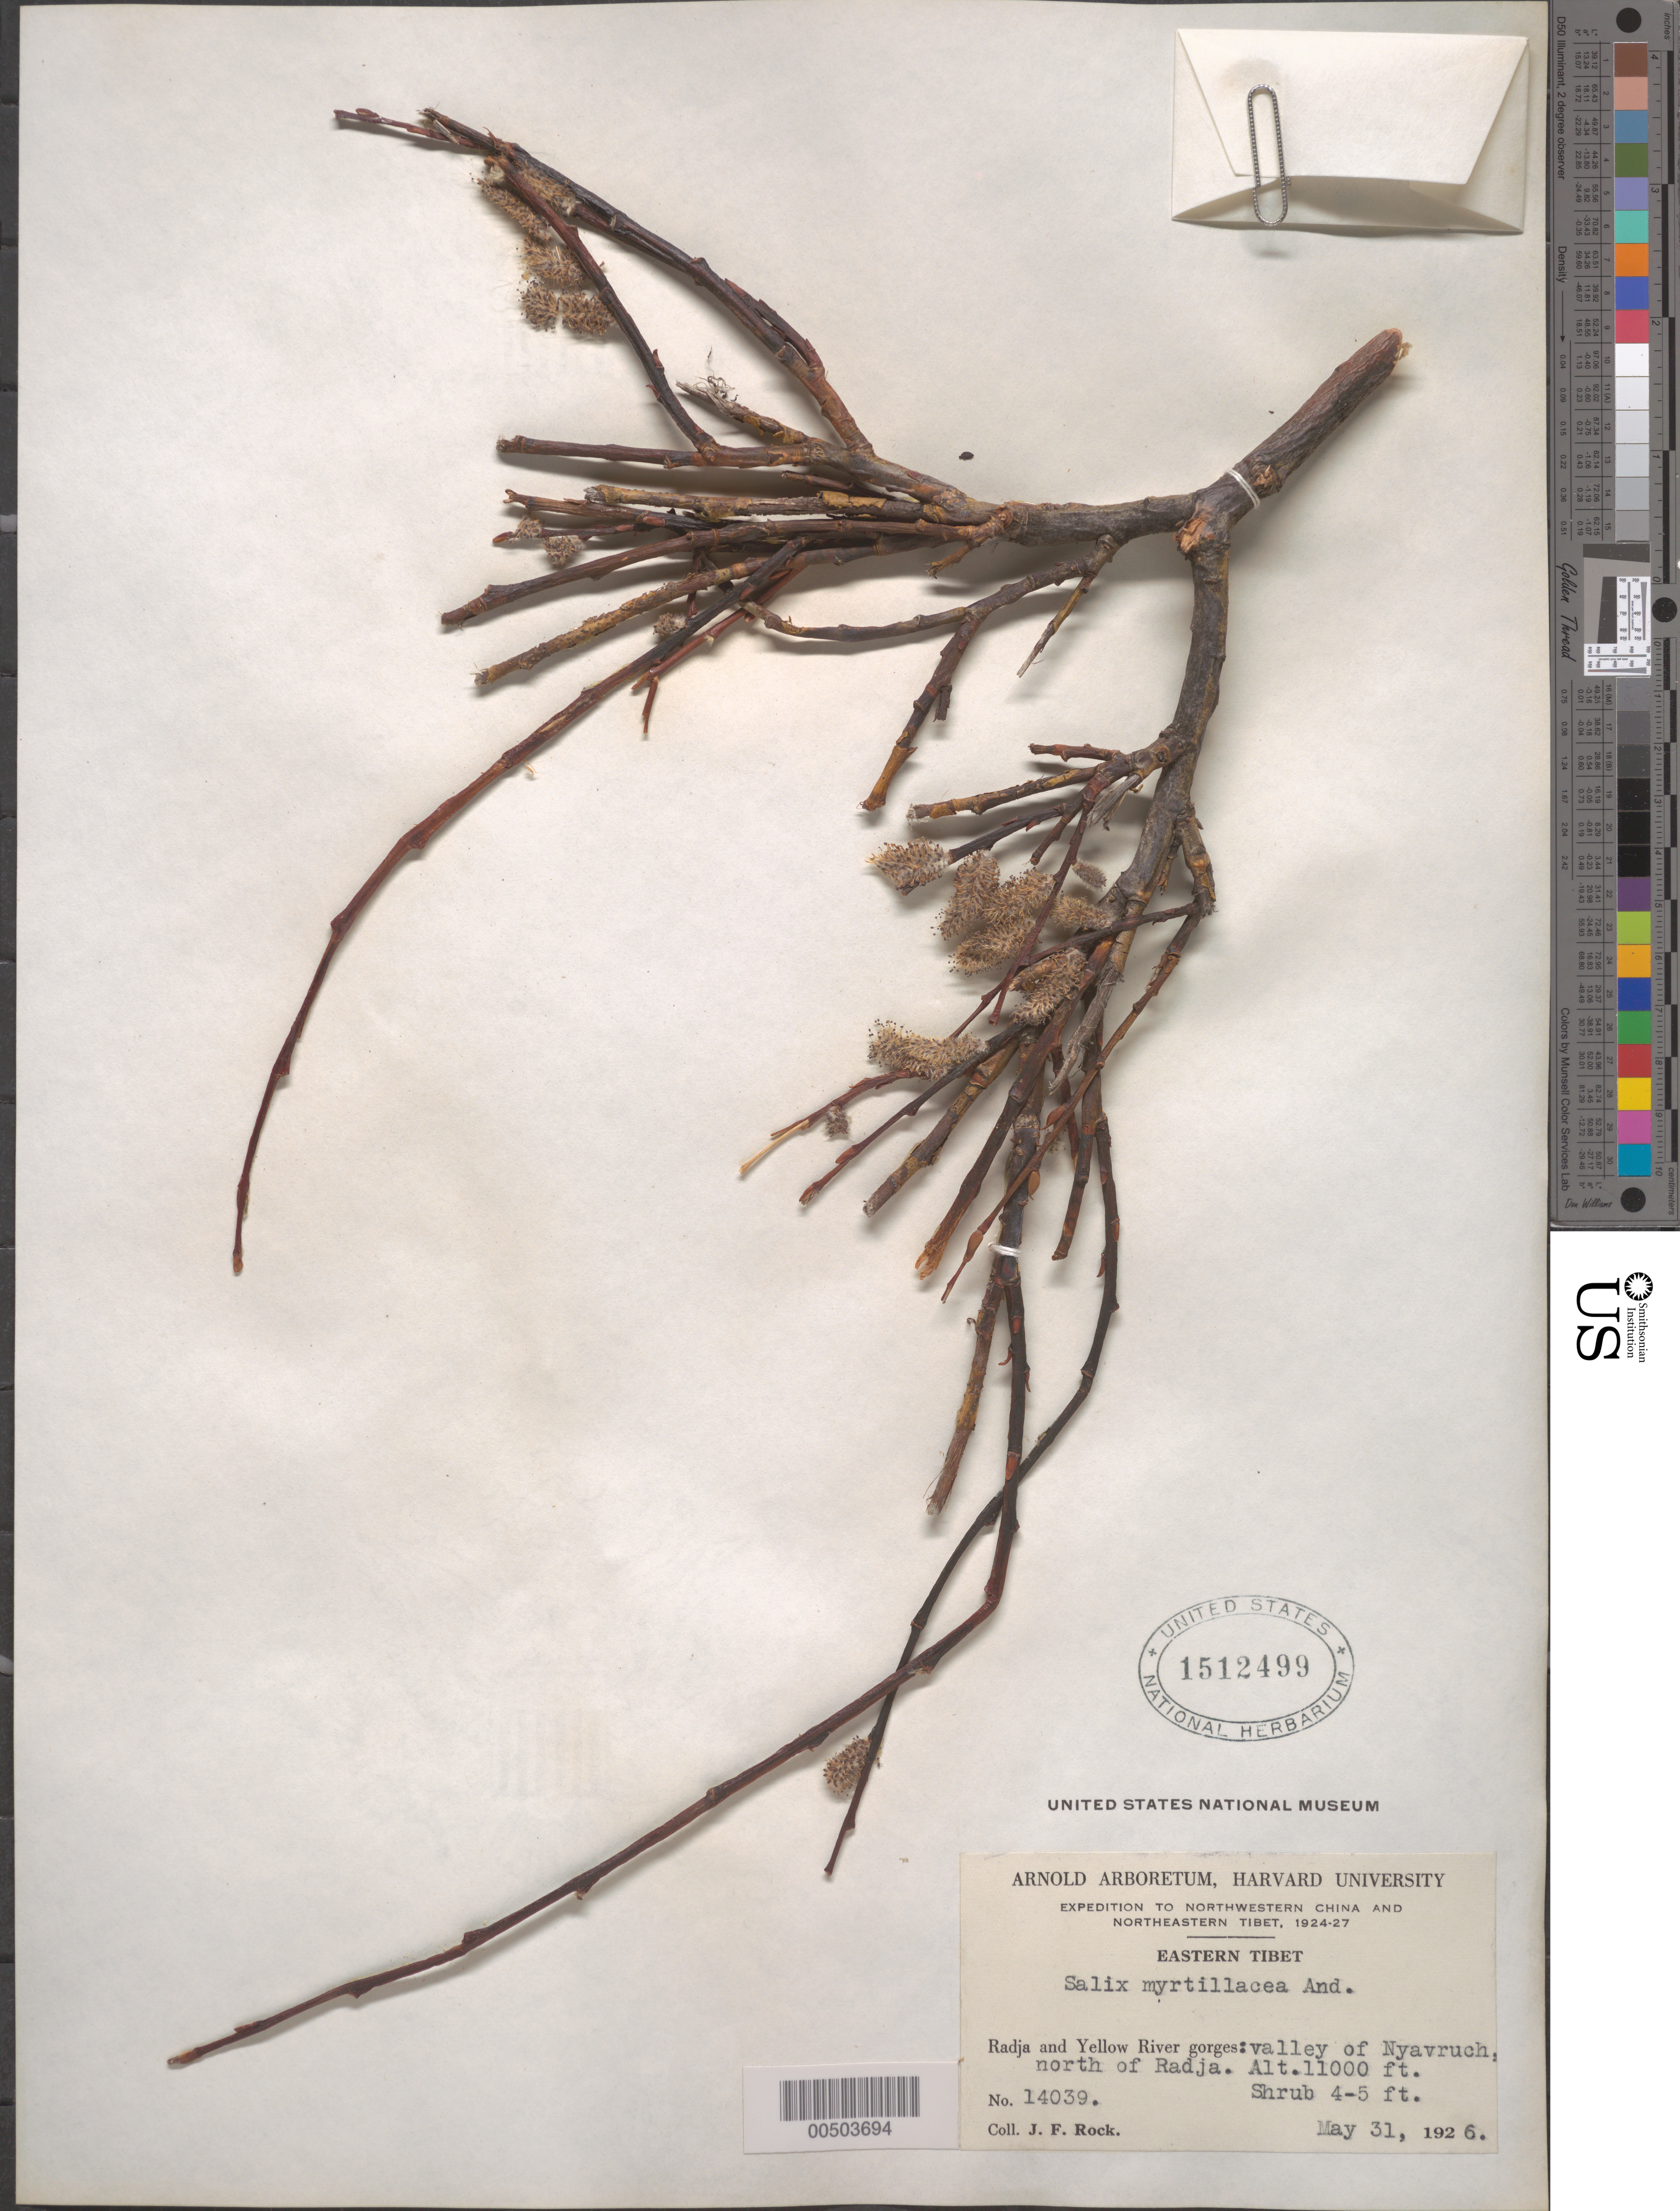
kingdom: Plantae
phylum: Tracheophyta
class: Magnoliopsida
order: Malpighiales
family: Salicaceae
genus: Salix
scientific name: Salix myrtillacea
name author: Andersson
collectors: J. F. Rock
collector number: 14039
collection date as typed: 31 May 1926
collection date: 1926-05-31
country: China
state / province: Xizang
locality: Radja and Yellow River gorges: valley of Nyavruch, north of Radja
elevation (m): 3353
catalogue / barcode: US 1512499